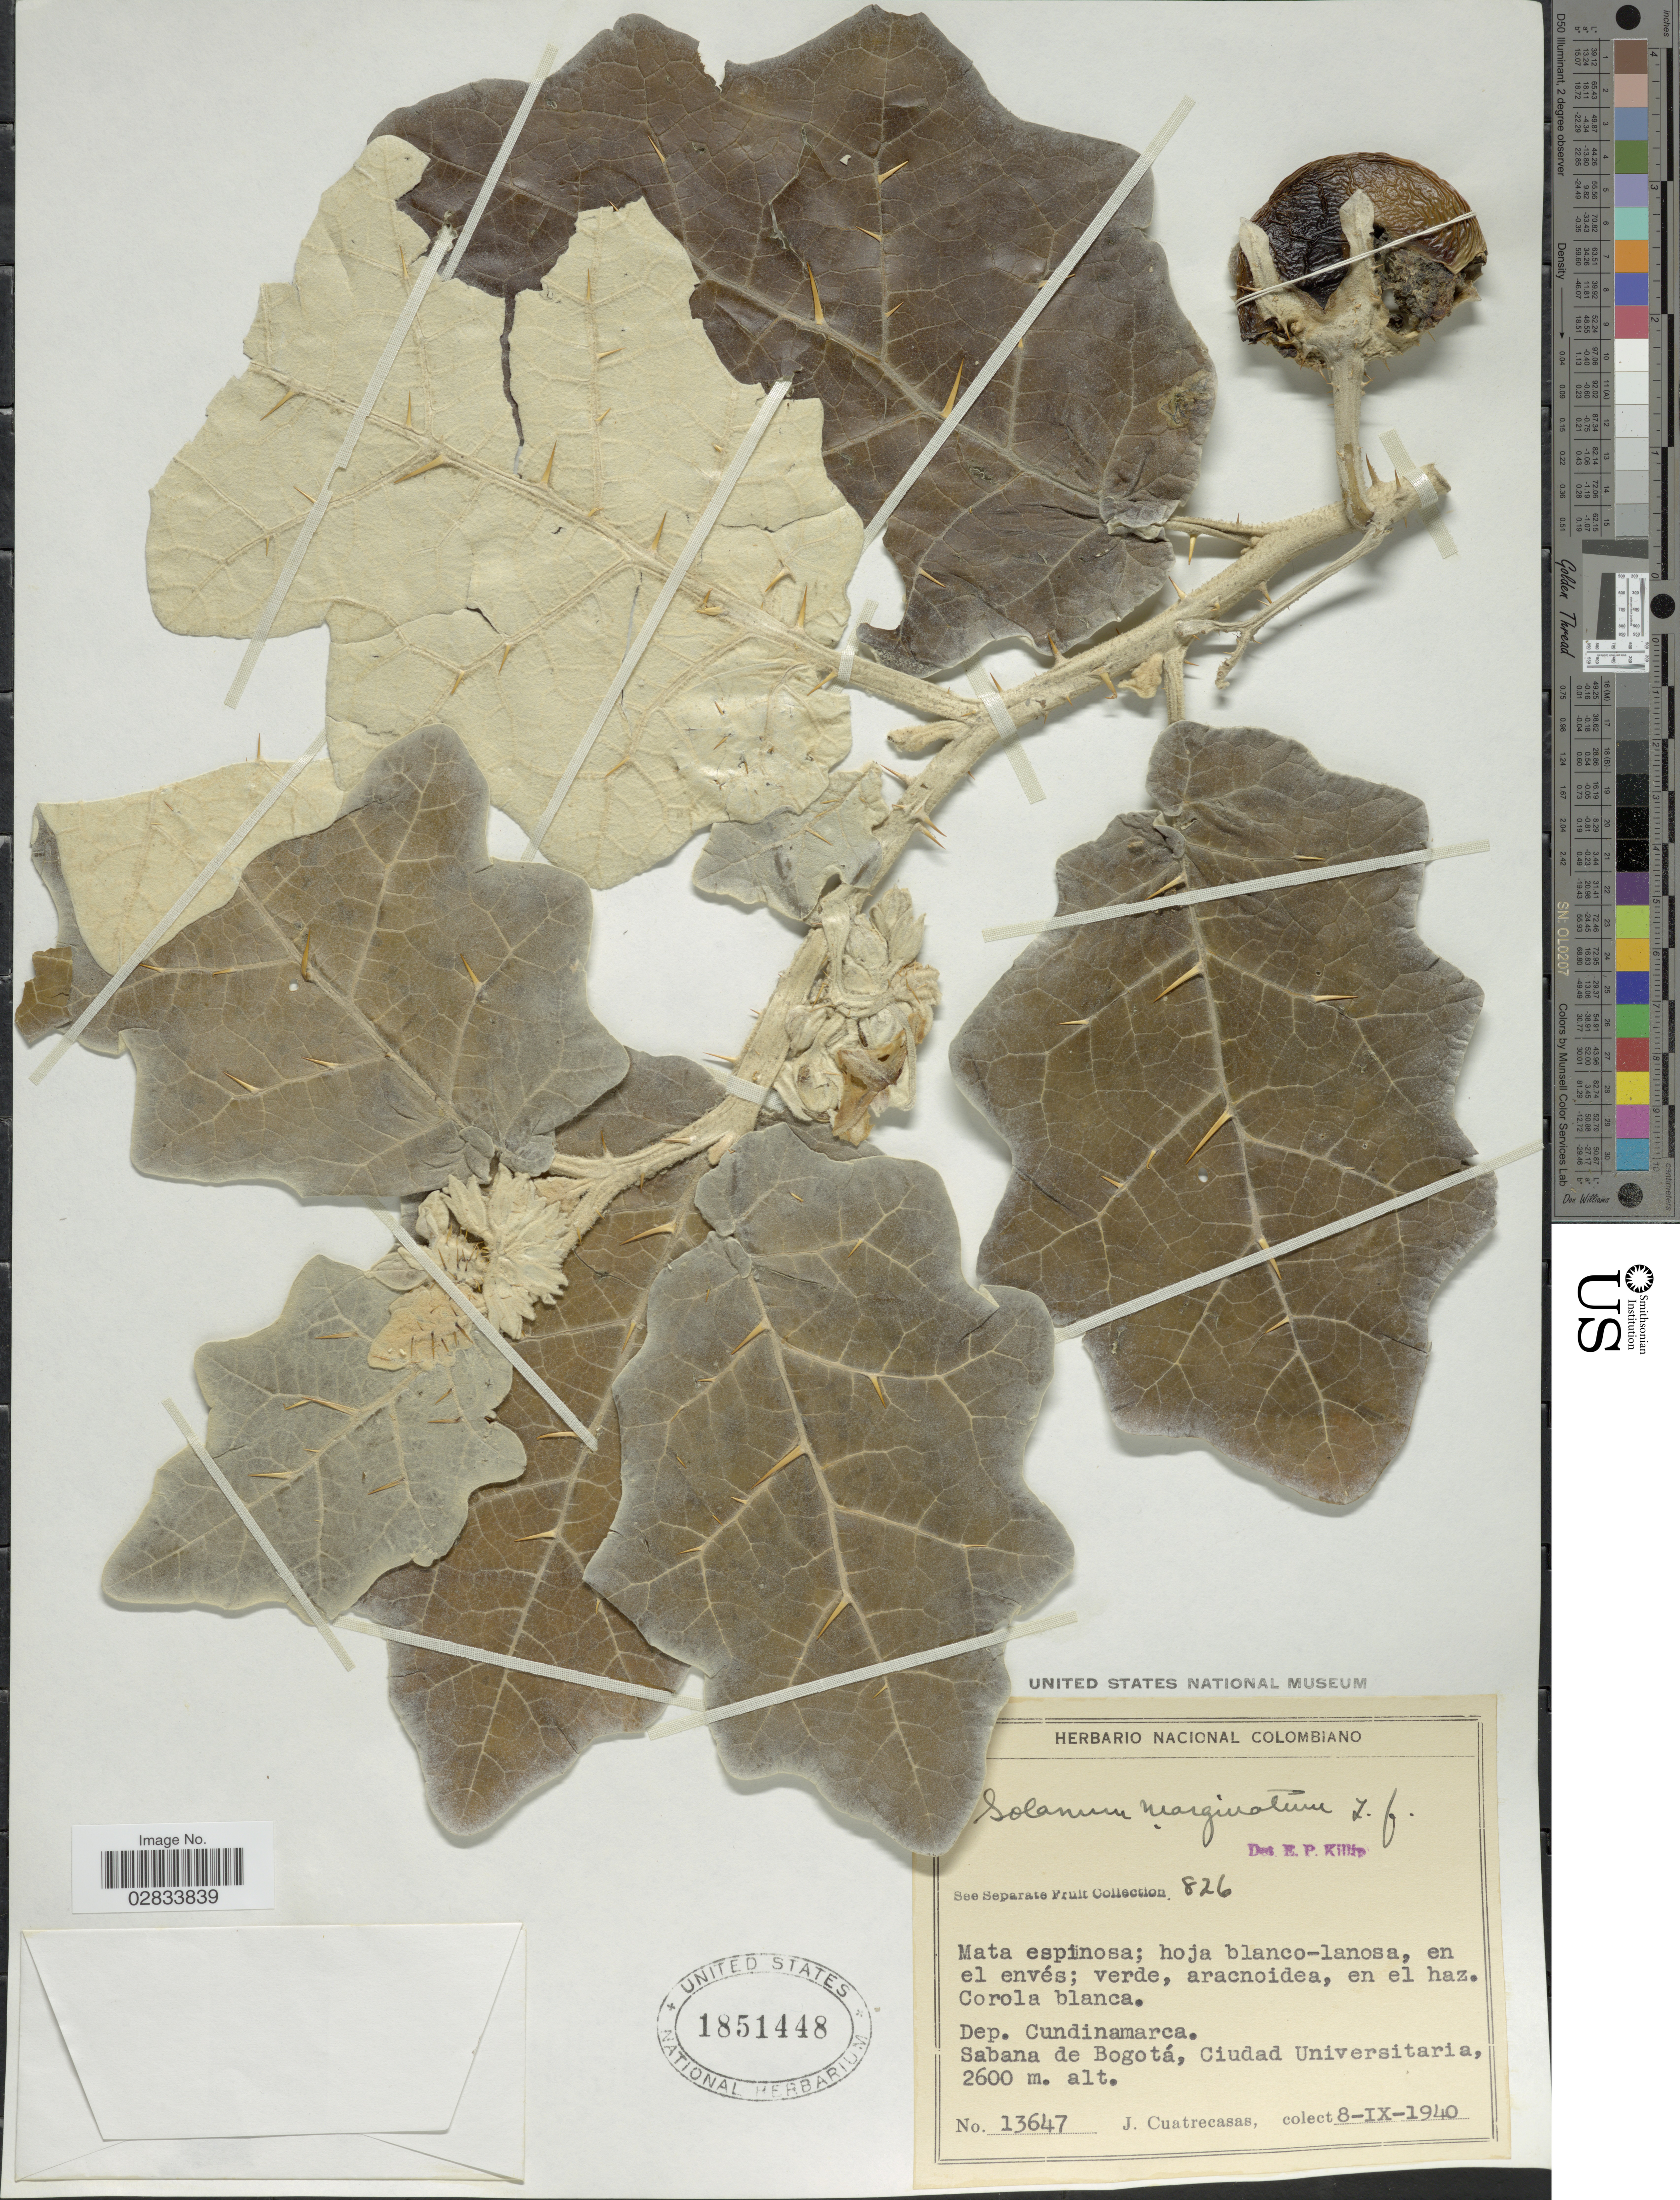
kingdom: Plantae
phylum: Tracheophyta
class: Magnoliopsida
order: Solanales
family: Solanaceae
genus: Solanum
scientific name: Solanum marginatum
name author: L. f.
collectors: J. Cuatrecasas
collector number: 13647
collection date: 1940-09-08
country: Colombia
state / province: Cundinamarca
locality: Dep. Cundinamarca: Sabana de Bogotá, Ciudad Universitaria.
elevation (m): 2600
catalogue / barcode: US 1851448